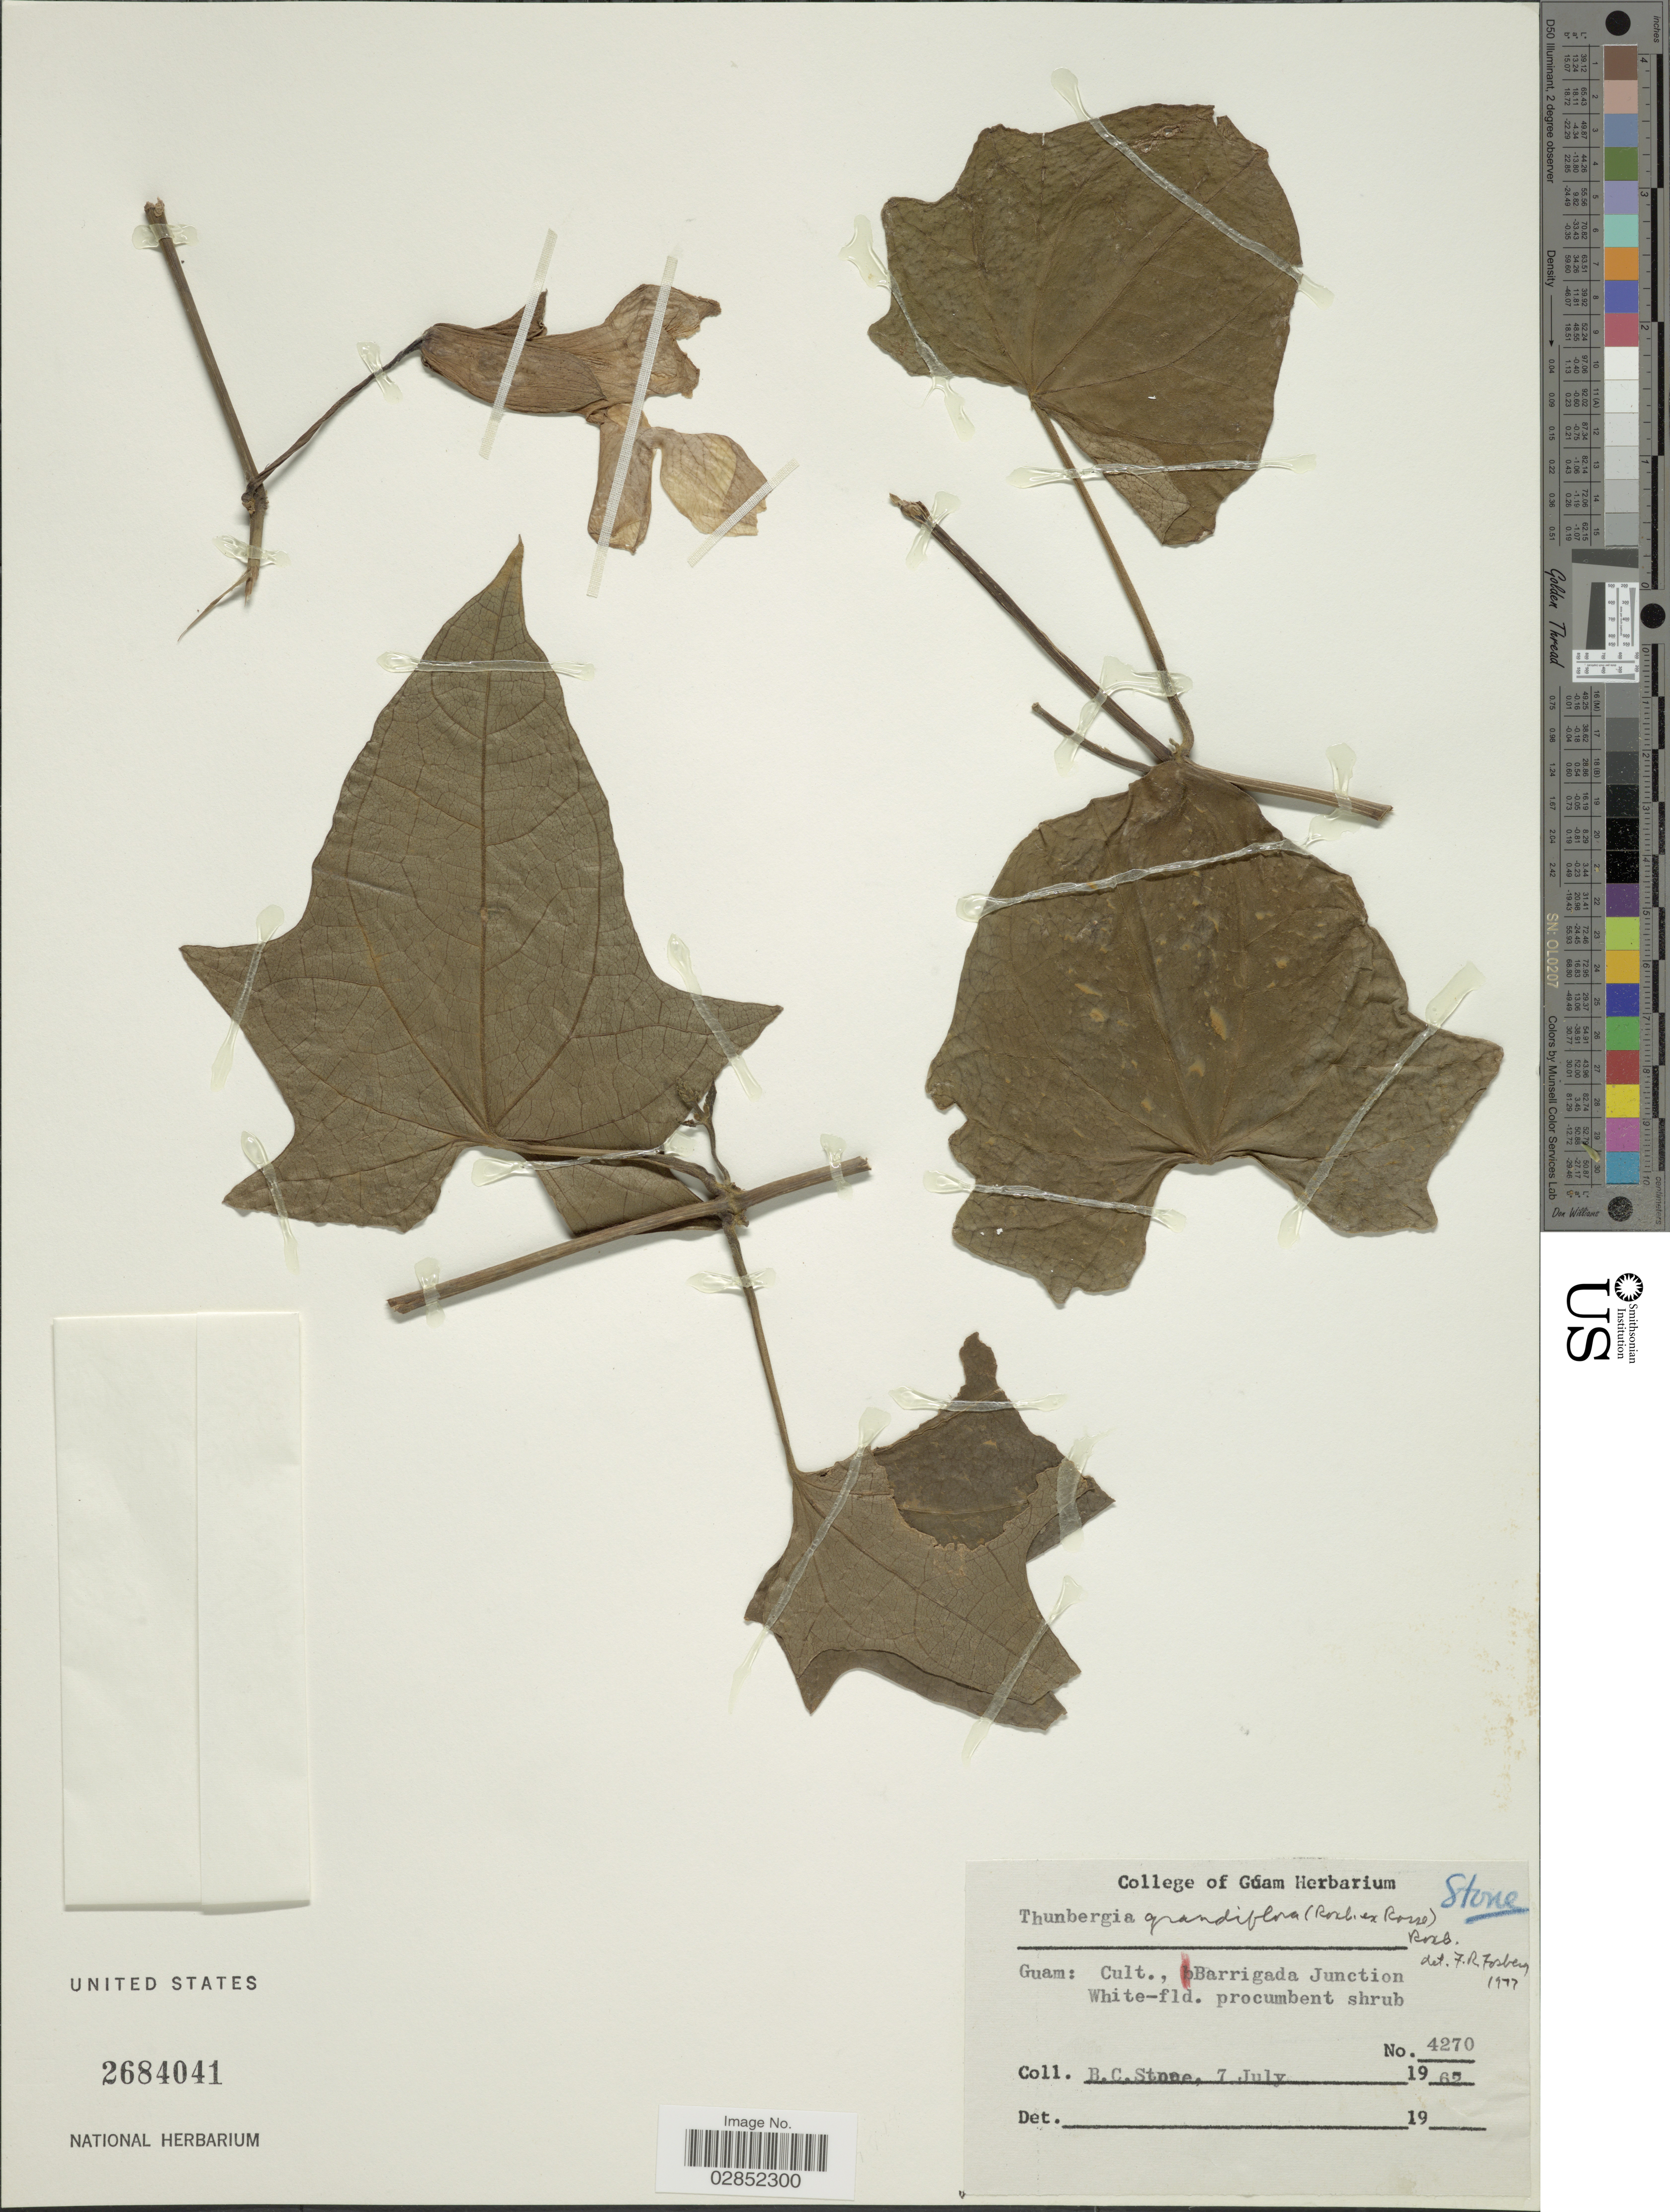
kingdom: Plantae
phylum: Tracheophyta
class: Magnoliopsida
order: Lamiales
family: Acanthaceae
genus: Thunbergia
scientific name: Thunbergia grandiflora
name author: Roxb.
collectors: B. C. Stone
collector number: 4270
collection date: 1962-07-07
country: Guam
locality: Barrigada Junction.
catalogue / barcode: US 2684041